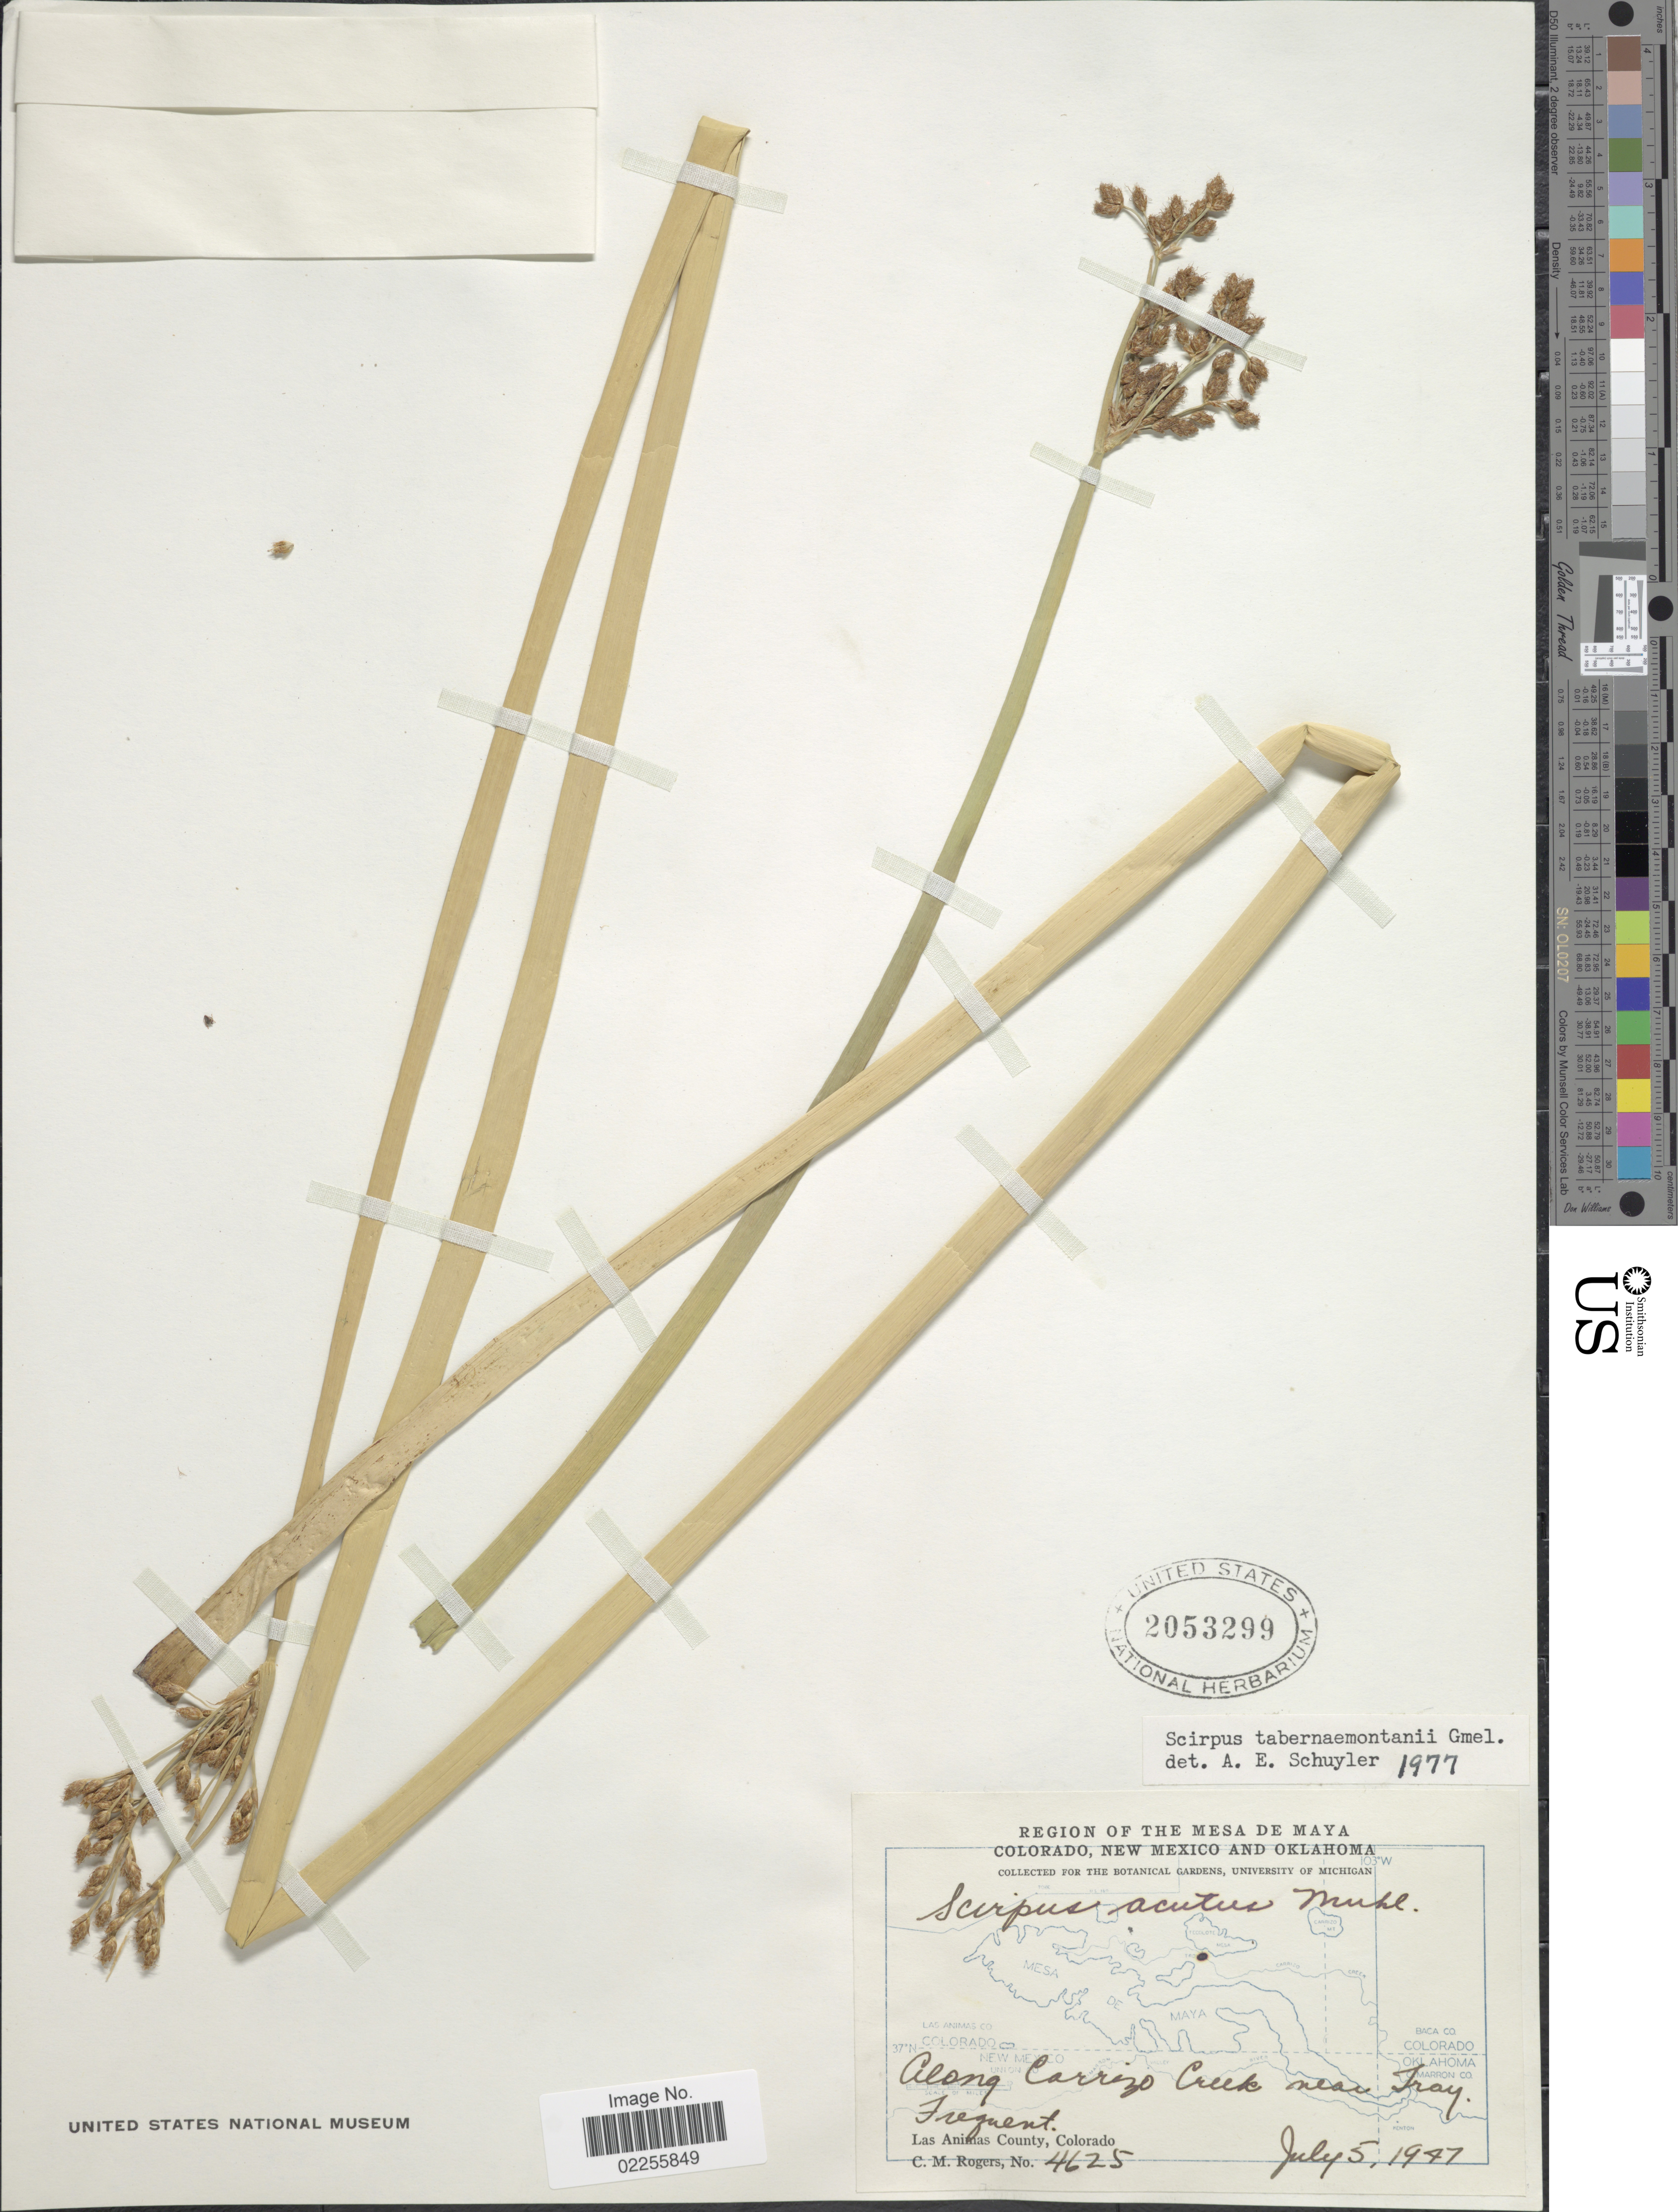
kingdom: Plantae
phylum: Tracheophyta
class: Liliopsida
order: Poales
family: Cyperaceae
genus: Schoenoplectus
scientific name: Schoenoplectus tabernaemontani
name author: (C.C. Gmel.) Palla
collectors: C. M. Rogers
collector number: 4625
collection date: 1947-07-05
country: United States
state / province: Colorado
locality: Region of the Mesa de Maya, along Carrizo Creek, near Tray, Las Animas County.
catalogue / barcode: US 2053299